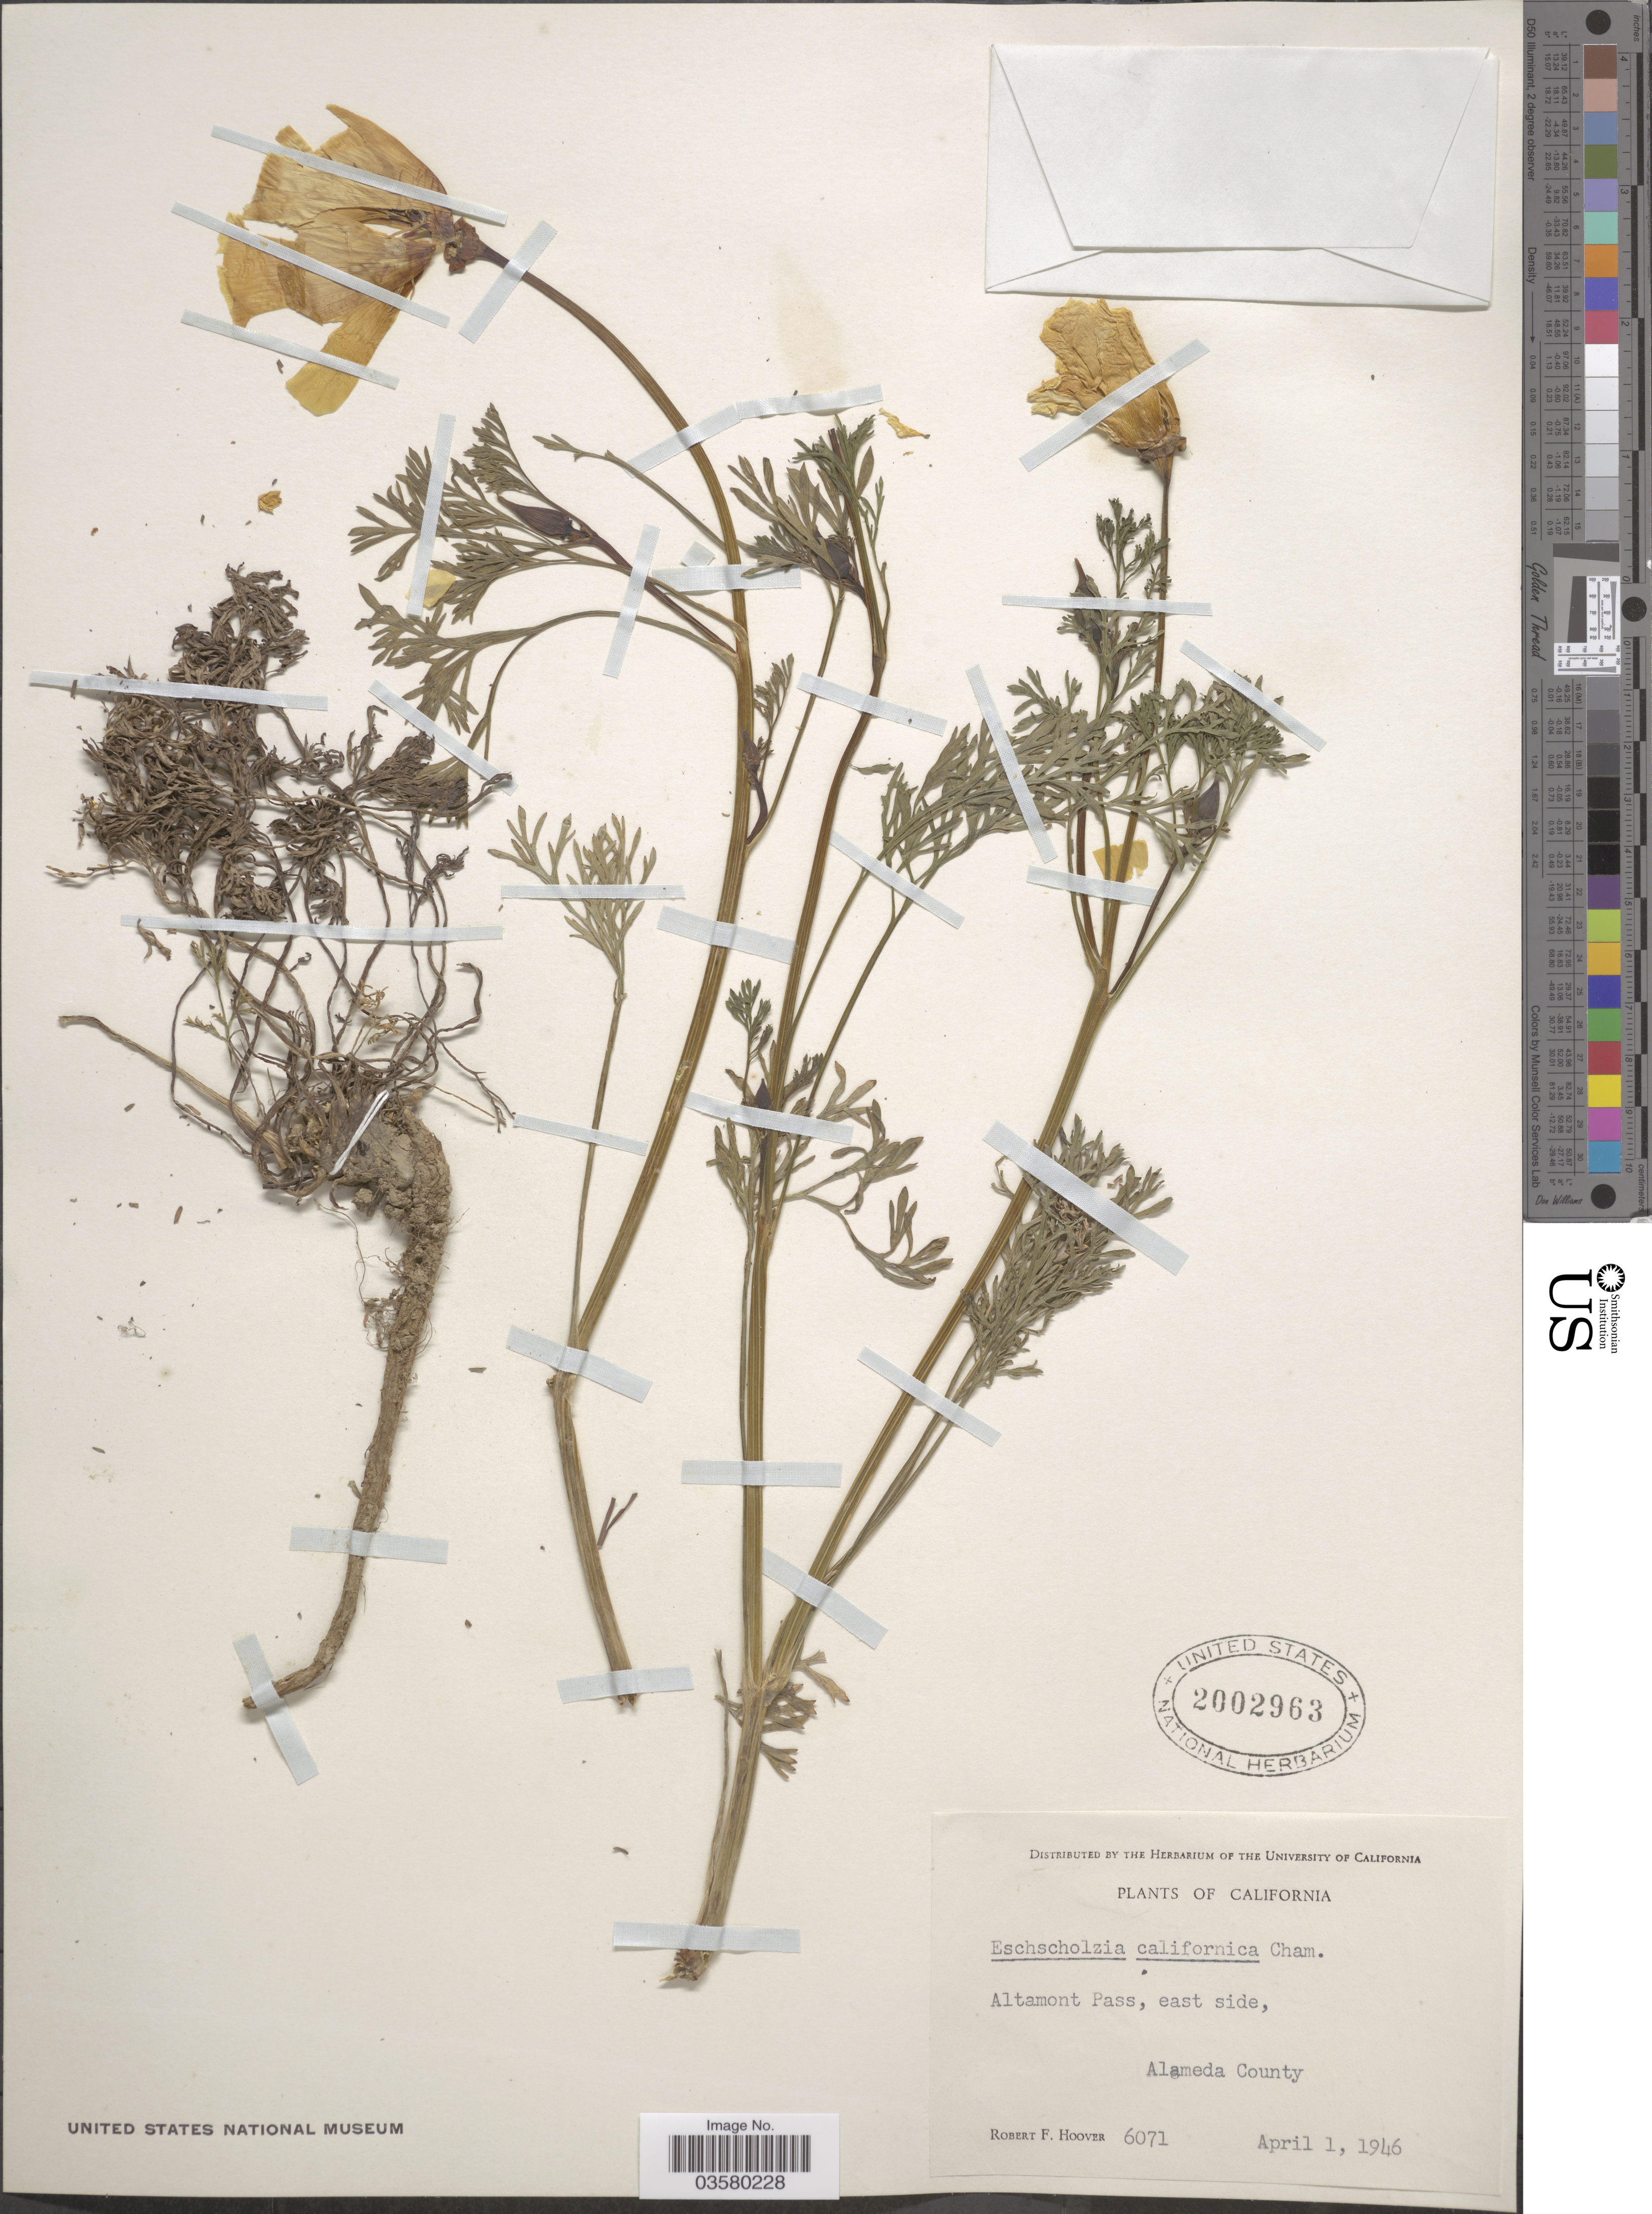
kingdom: Plantae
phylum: Tracheophyta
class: Magnoliopsida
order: Ranunculales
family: Papaveraceae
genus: Eschscholzia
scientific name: Eschscholzia californica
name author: Cham.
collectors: R. F. Hoover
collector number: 6071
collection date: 1946-04-01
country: United States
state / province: California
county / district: Alameda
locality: Altamont Pass, east side, Alameda County.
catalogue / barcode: US 2002963